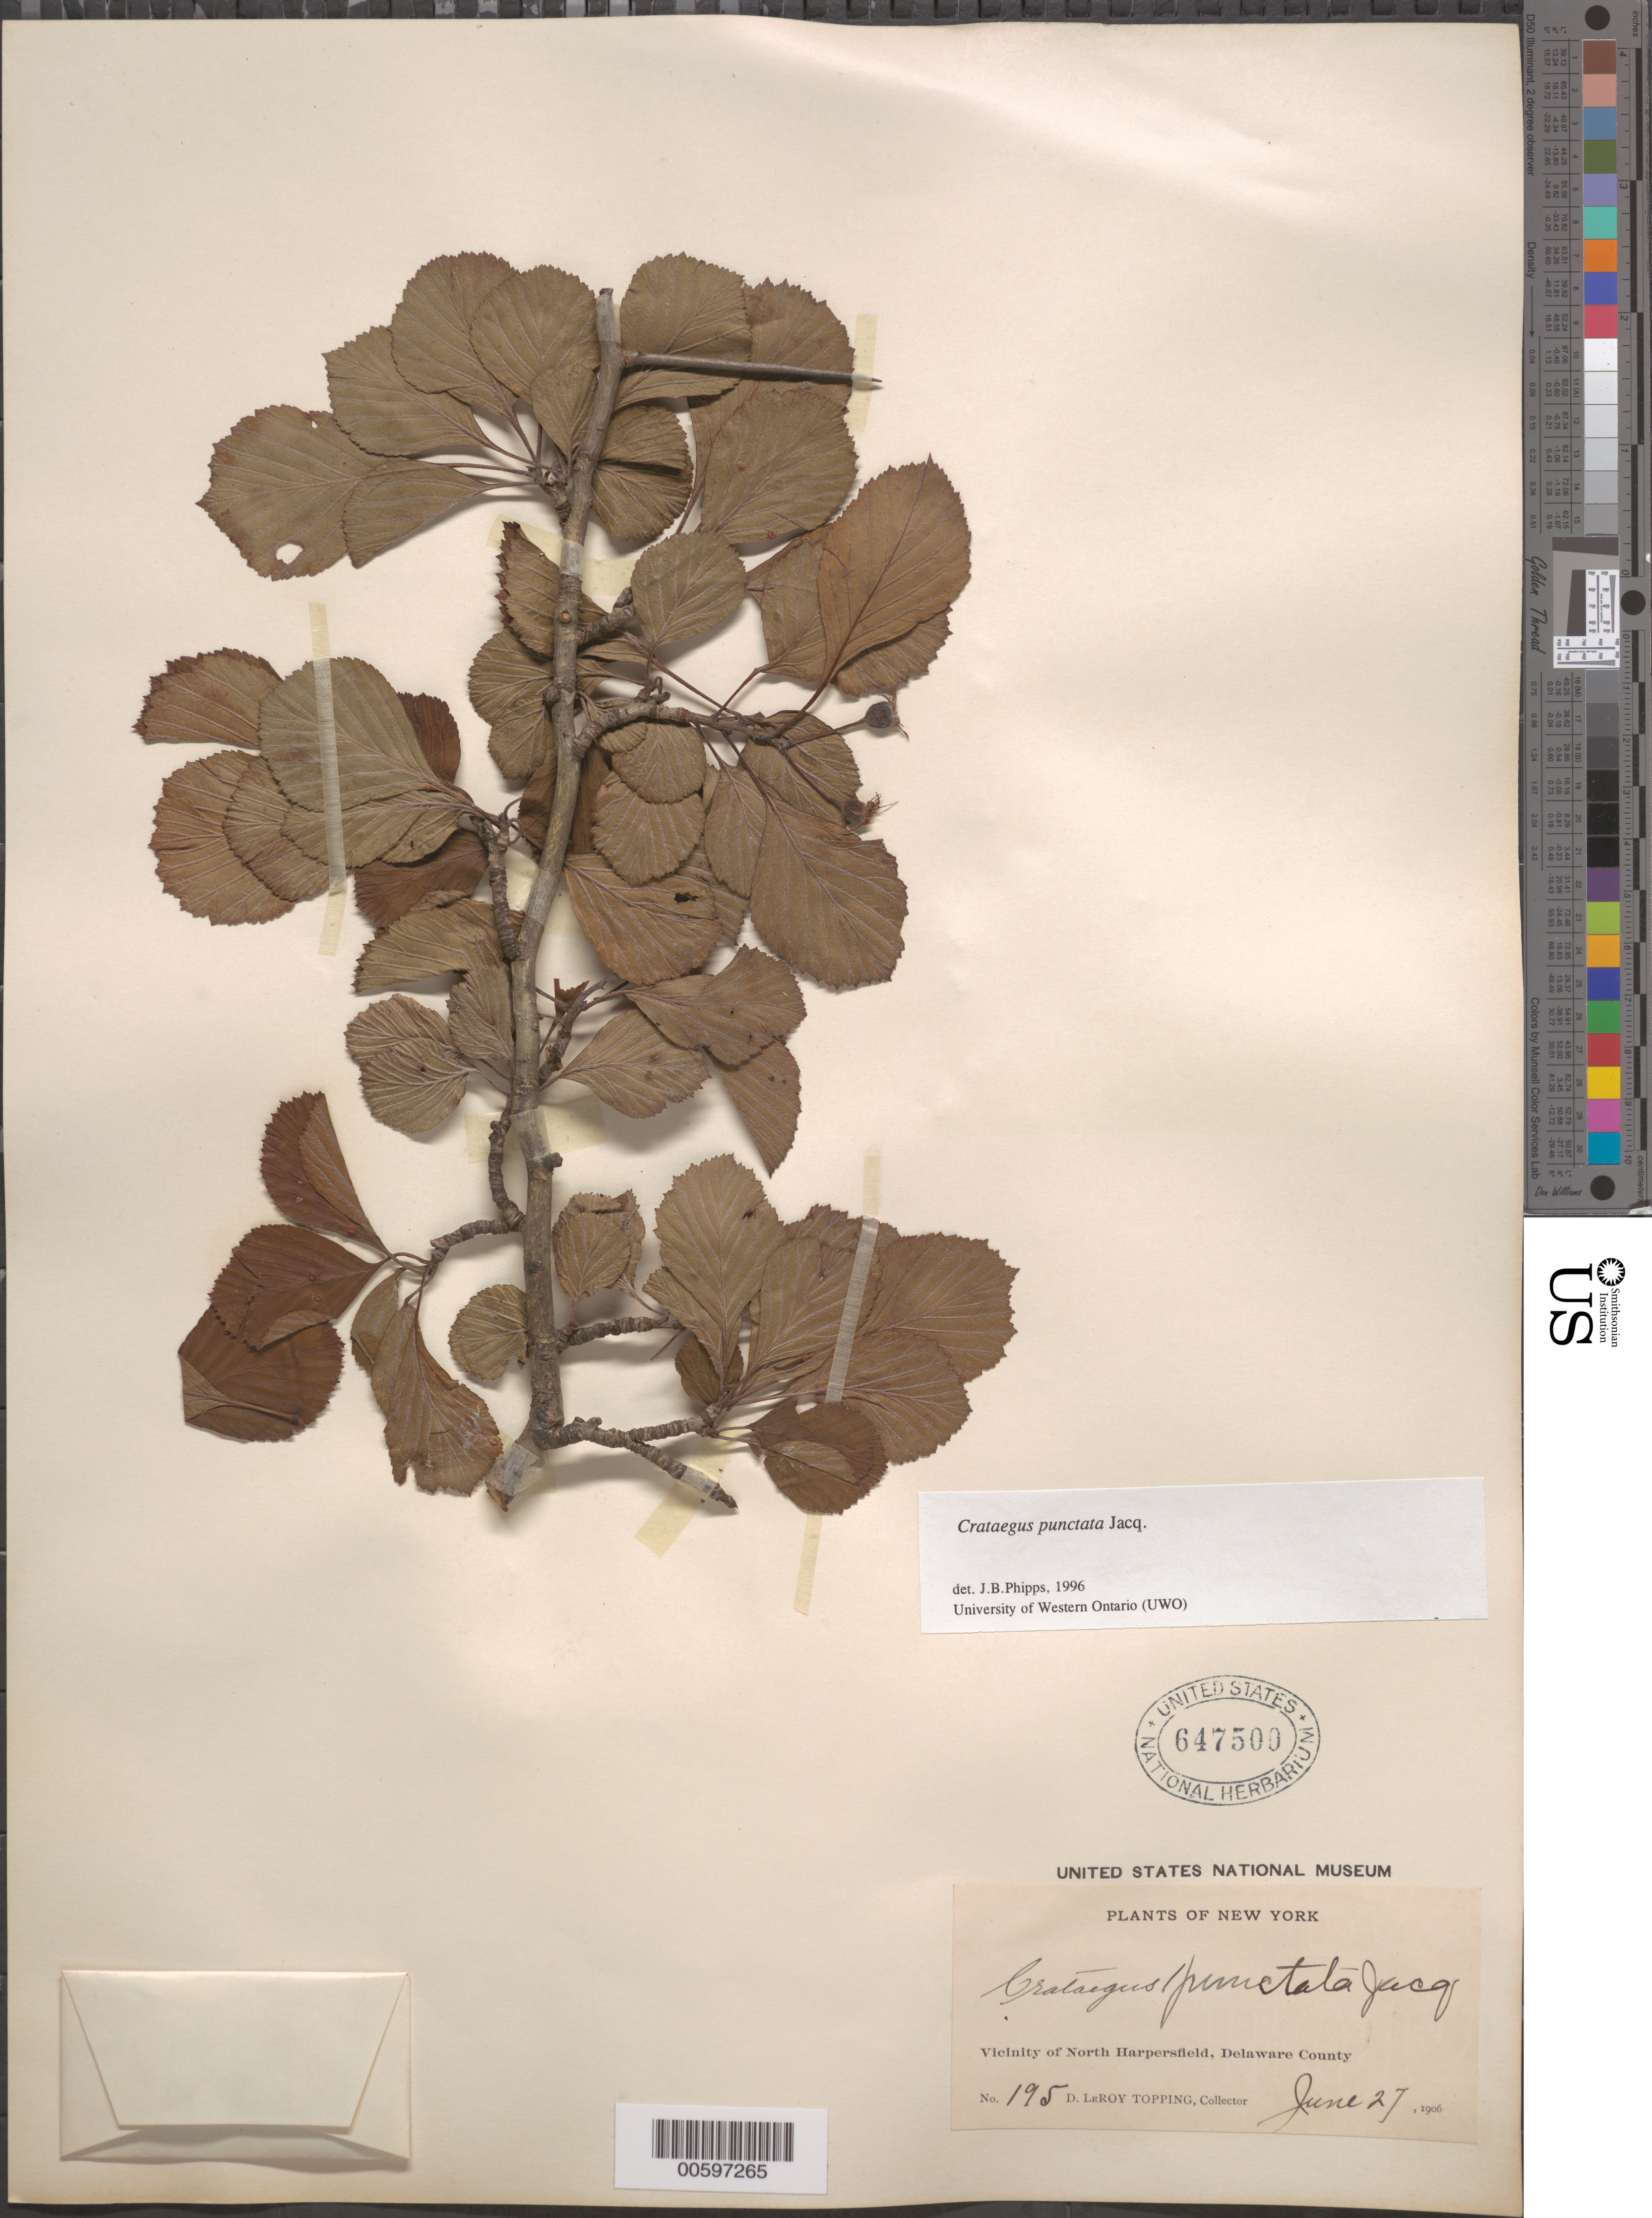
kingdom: Plantae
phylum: Tracheophyta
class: Magnoliopsida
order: Rosales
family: Rosaceae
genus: Crataegus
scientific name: Crataegus punctata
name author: Jacq.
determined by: Phipps, James B., (UWO), University of Western Ontario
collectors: D. L. Topping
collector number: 195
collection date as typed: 27 Jun 1906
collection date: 1906-06-27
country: United States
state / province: New York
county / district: Delaware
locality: Vicinity of North Harpersfield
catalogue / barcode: US 647500